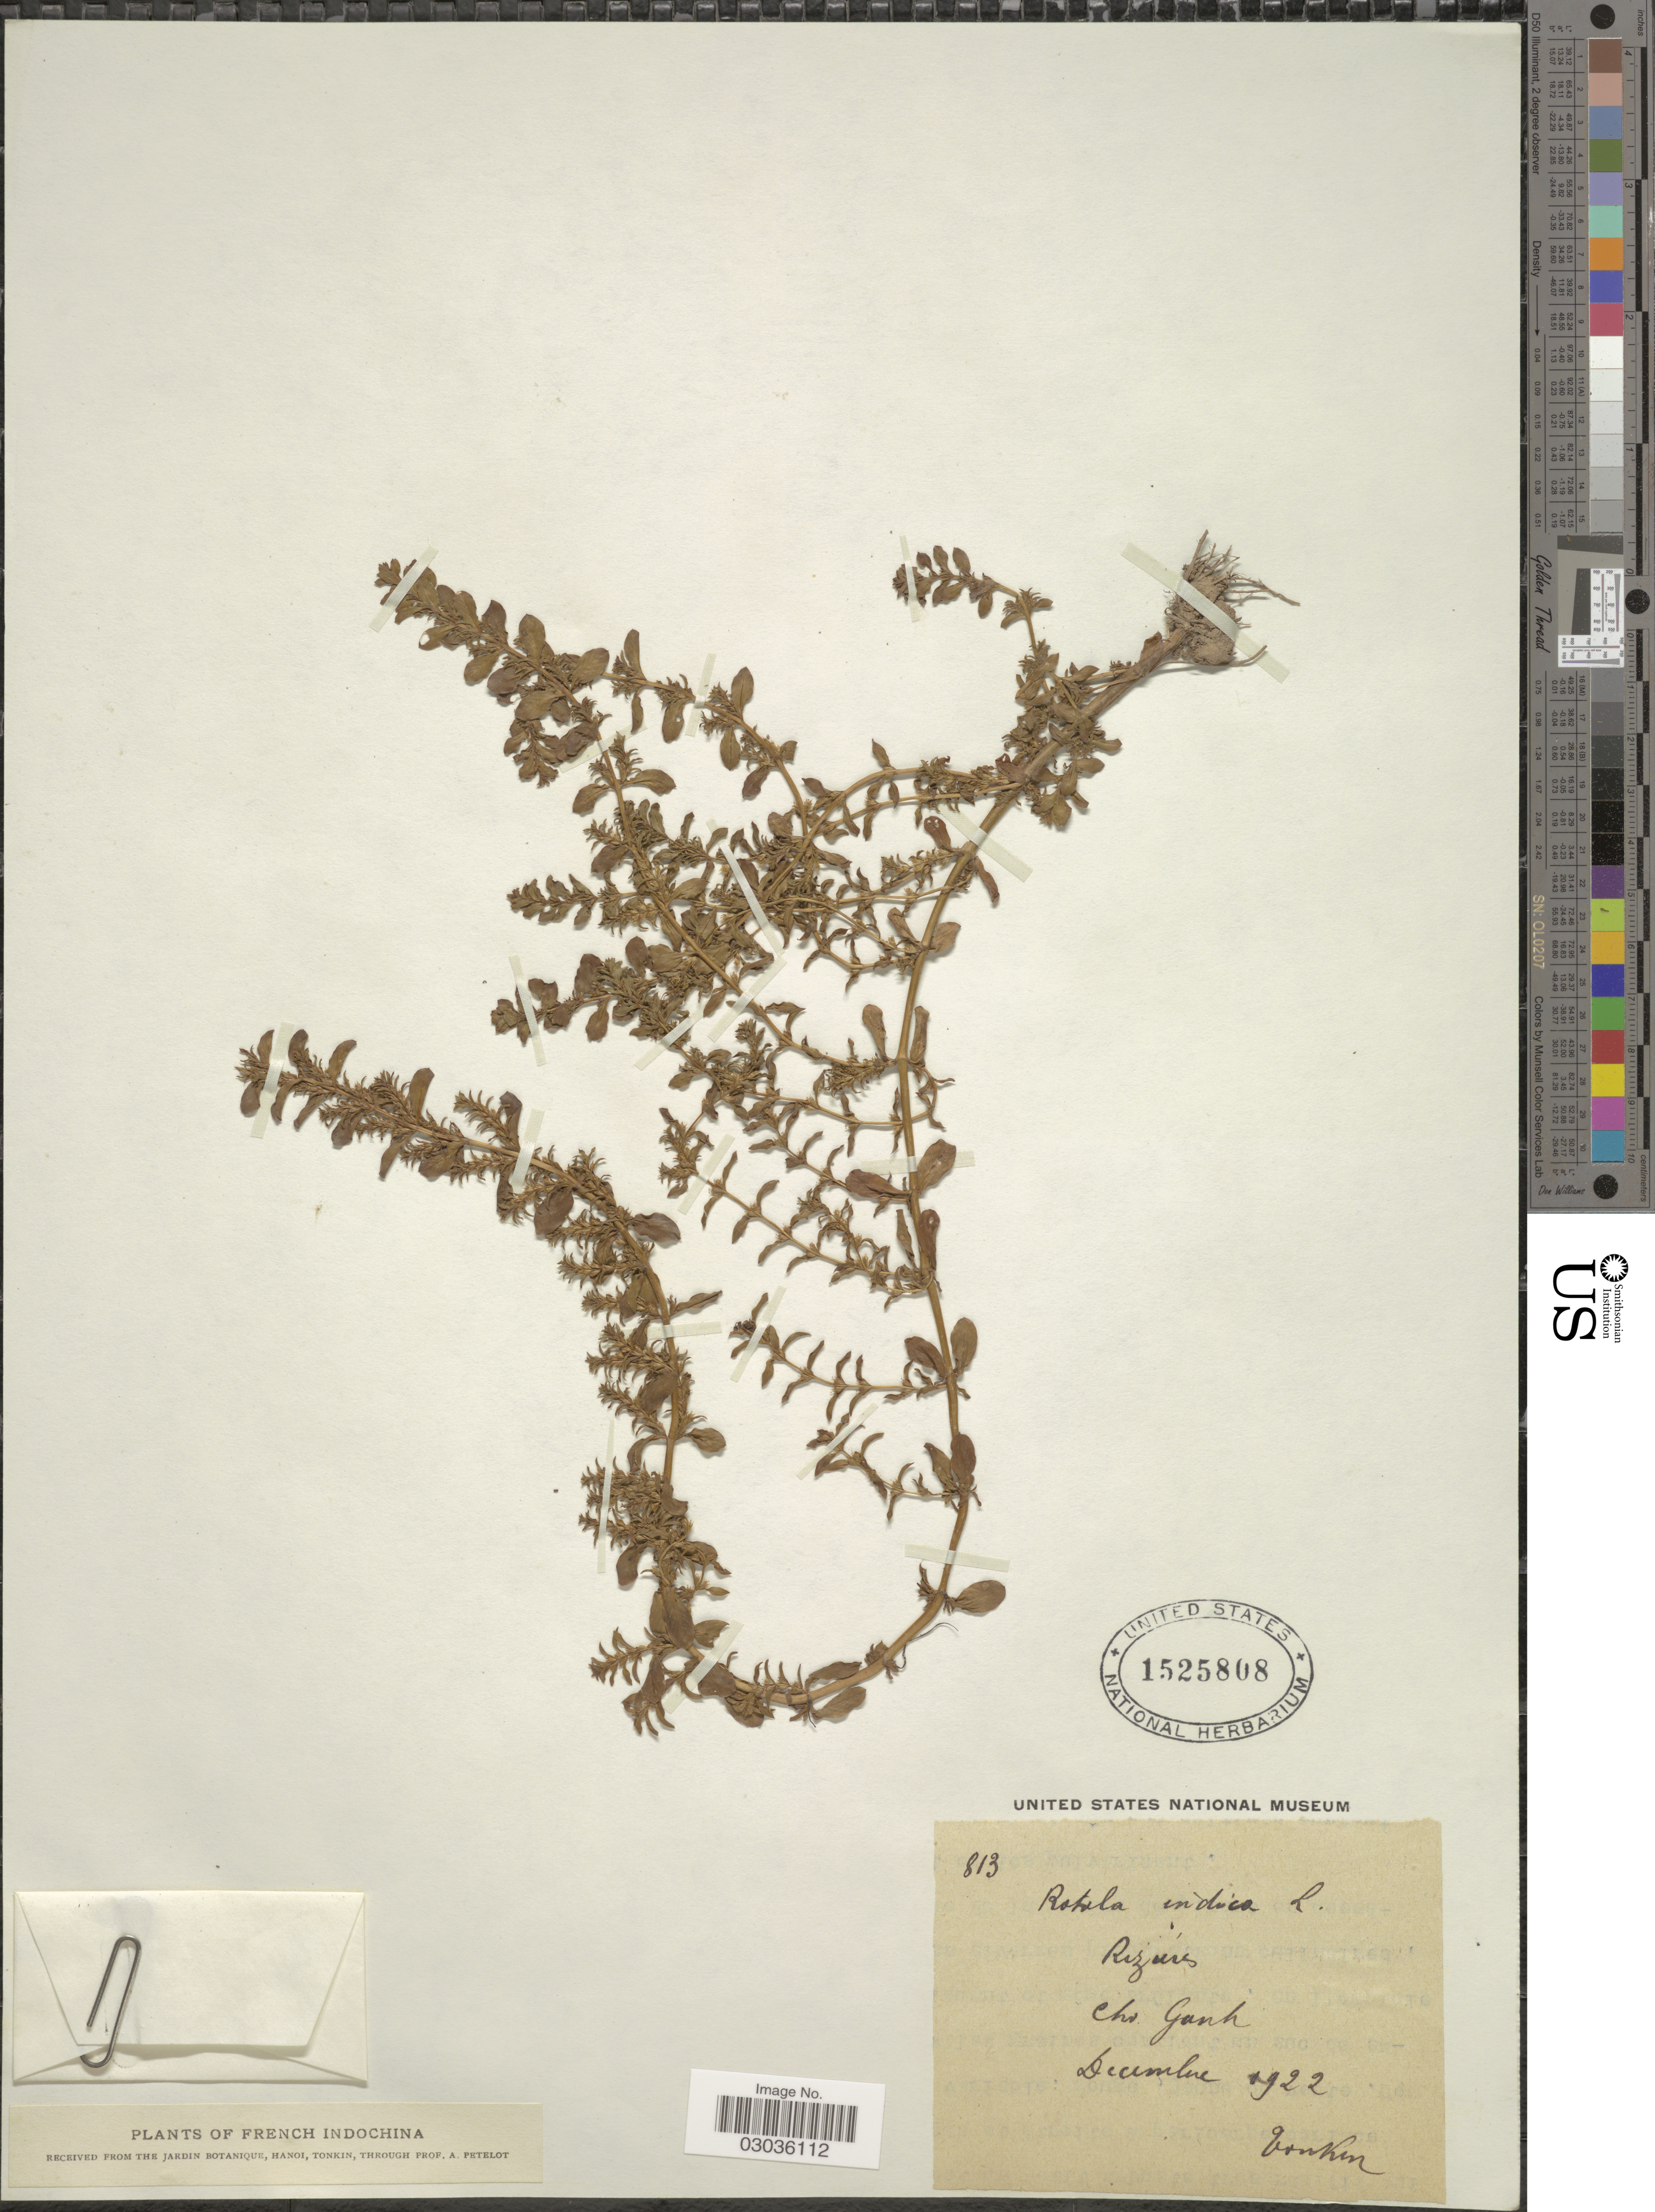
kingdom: Plantae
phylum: Tracheophyta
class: Magnoliopsida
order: Myrtales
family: Lythraceae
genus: Rotala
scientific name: Rotala indica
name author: (L.) Koehne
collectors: A. Petelot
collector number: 813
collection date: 1922-12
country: Vietnam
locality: French IndoChina, Tonkin. Cho Ganh.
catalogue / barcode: US 1525808